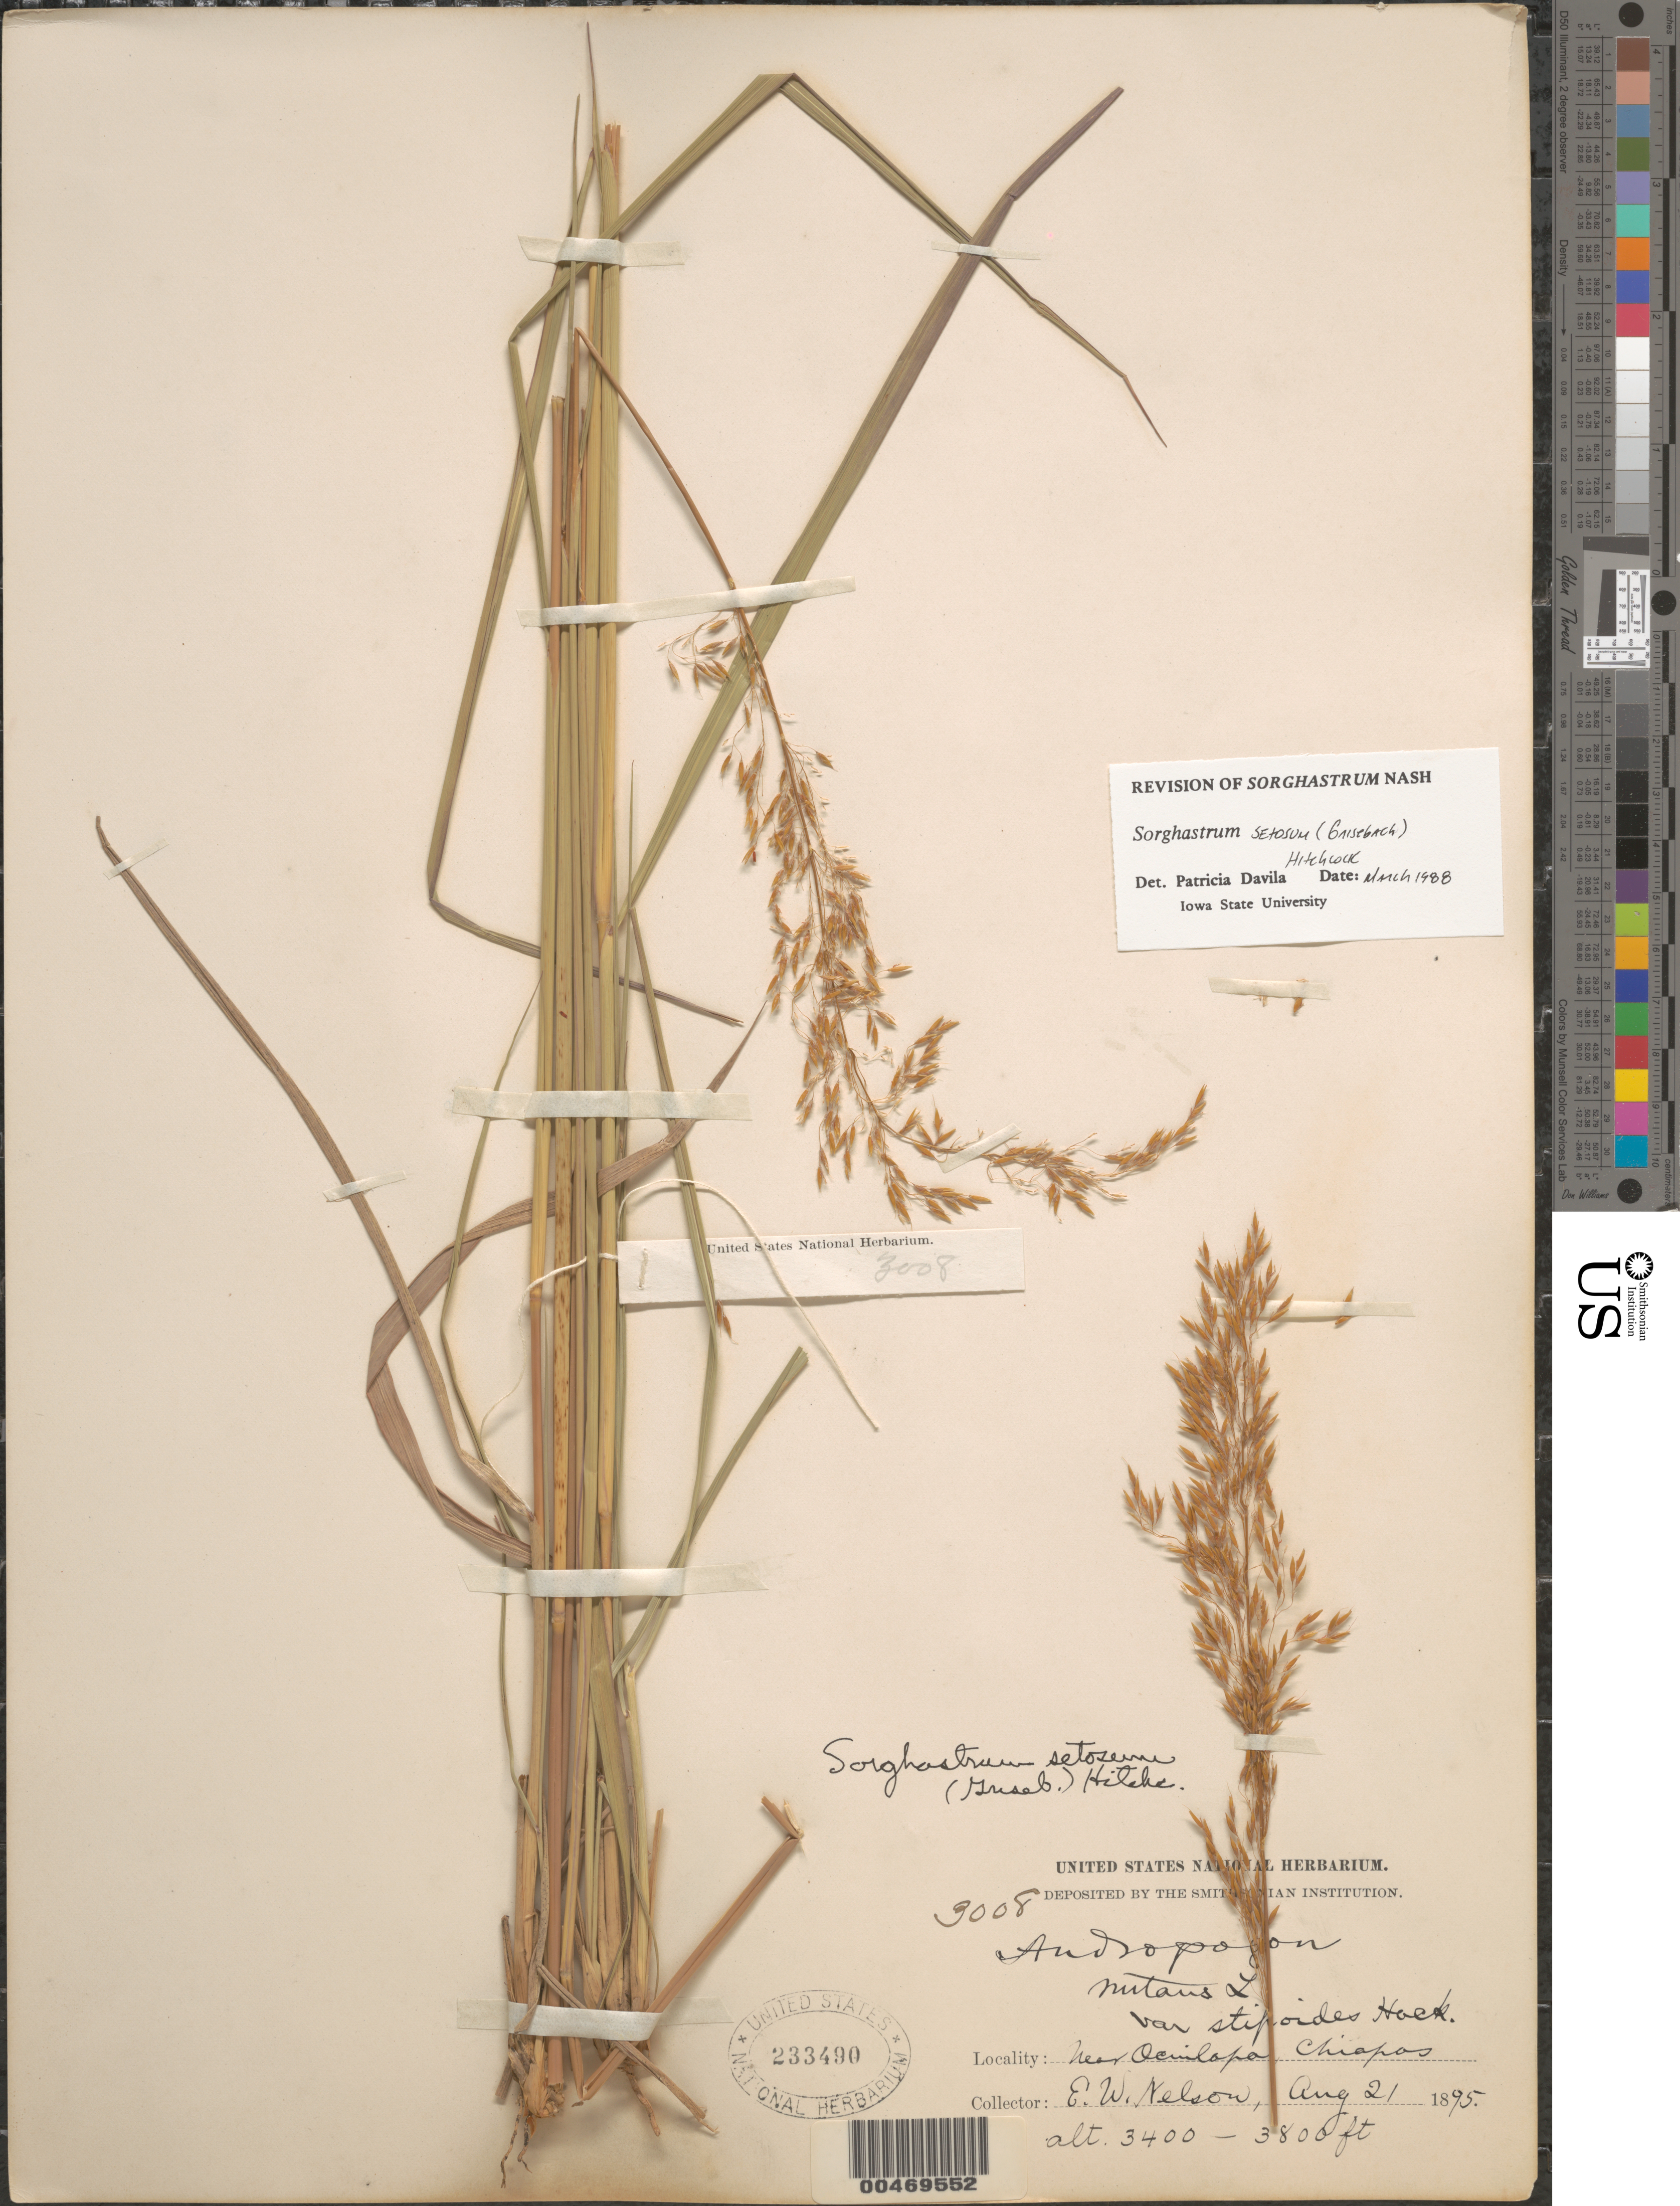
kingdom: Plantae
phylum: Tracheophyta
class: Liliopsida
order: Poales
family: Poaceae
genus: Sorghastrum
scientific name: Sorghastrum setosum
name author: (Griseb.) Hitchc.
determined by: Dávila, P. D.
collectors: E. W. Nelson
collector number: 3008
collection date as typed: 21 Aug 1895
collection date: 1895-08-21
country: Mexico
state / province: Chiapas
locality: Near Ocuilapa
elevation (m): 1036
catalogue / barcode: US 233490